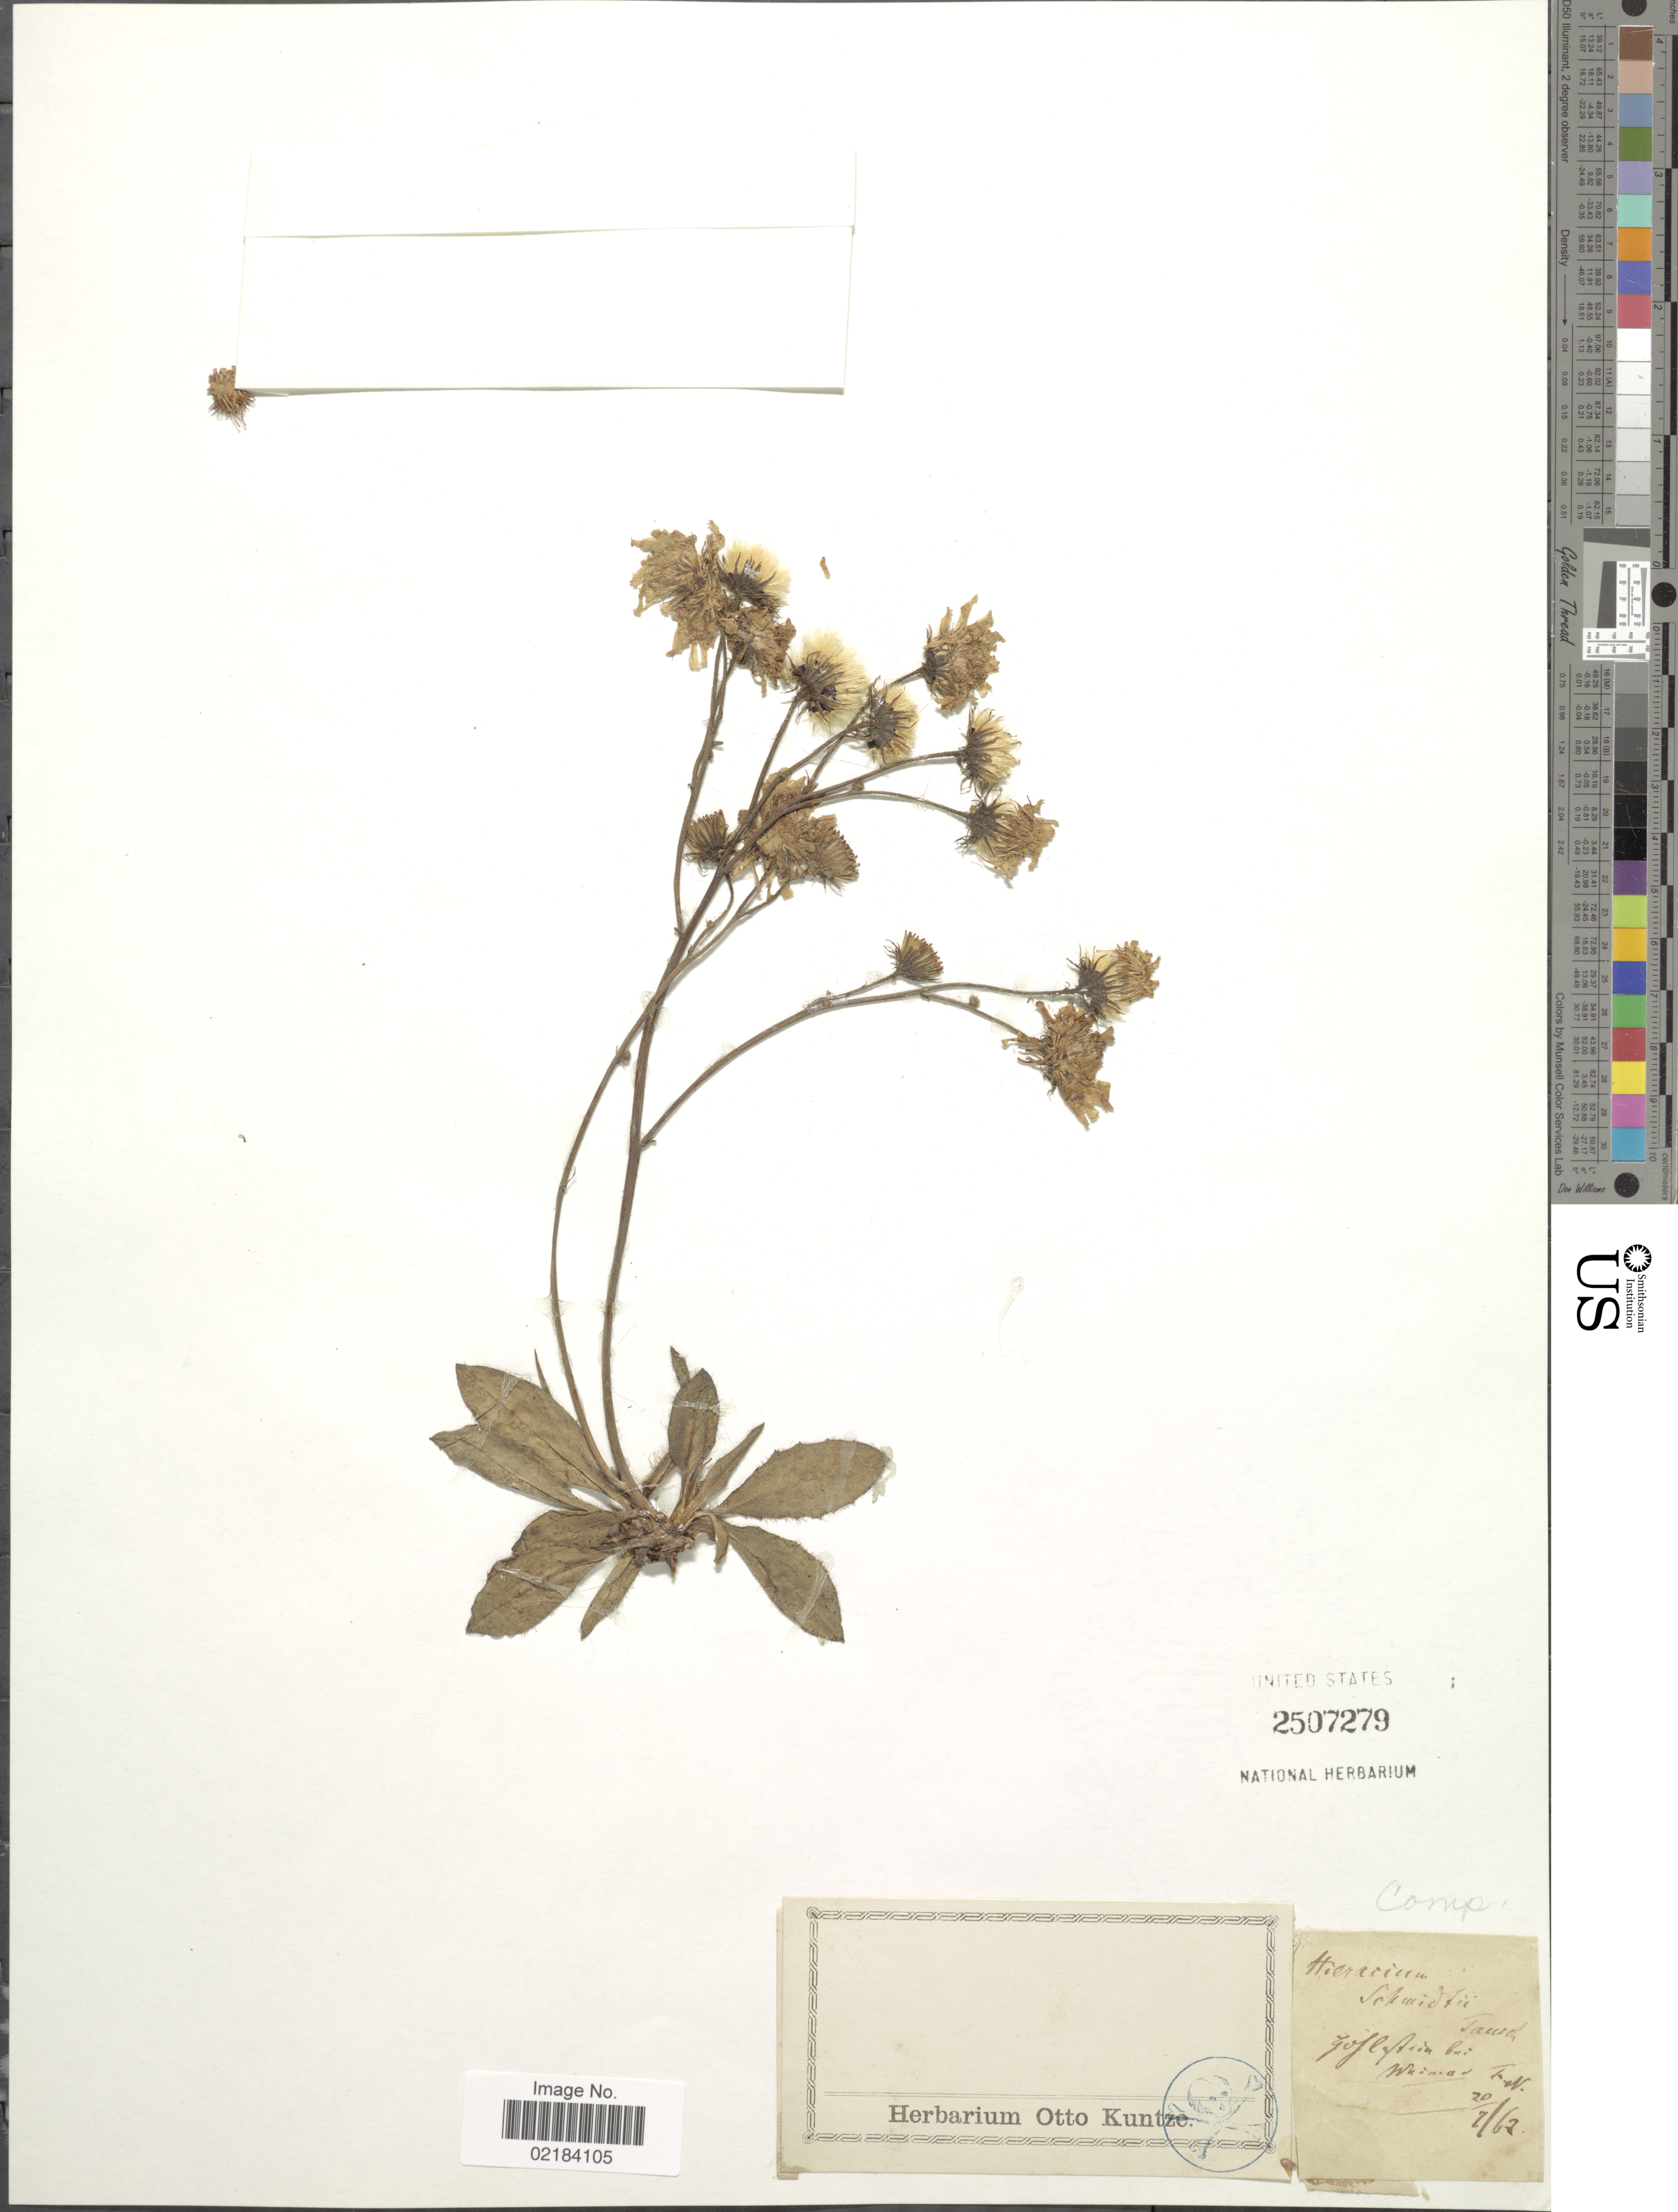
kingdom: Plantae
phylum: Tracheophyta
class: Magnoliopsida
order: Asterales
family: Asteraceae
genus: Hieracium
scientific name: Hieracium schmidtii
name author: Tausch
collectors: ex Herb. O. Kuntze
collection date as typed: Transcribed d/m/y: 20/7/62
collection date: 1862-07-20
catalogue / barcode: US 2507279